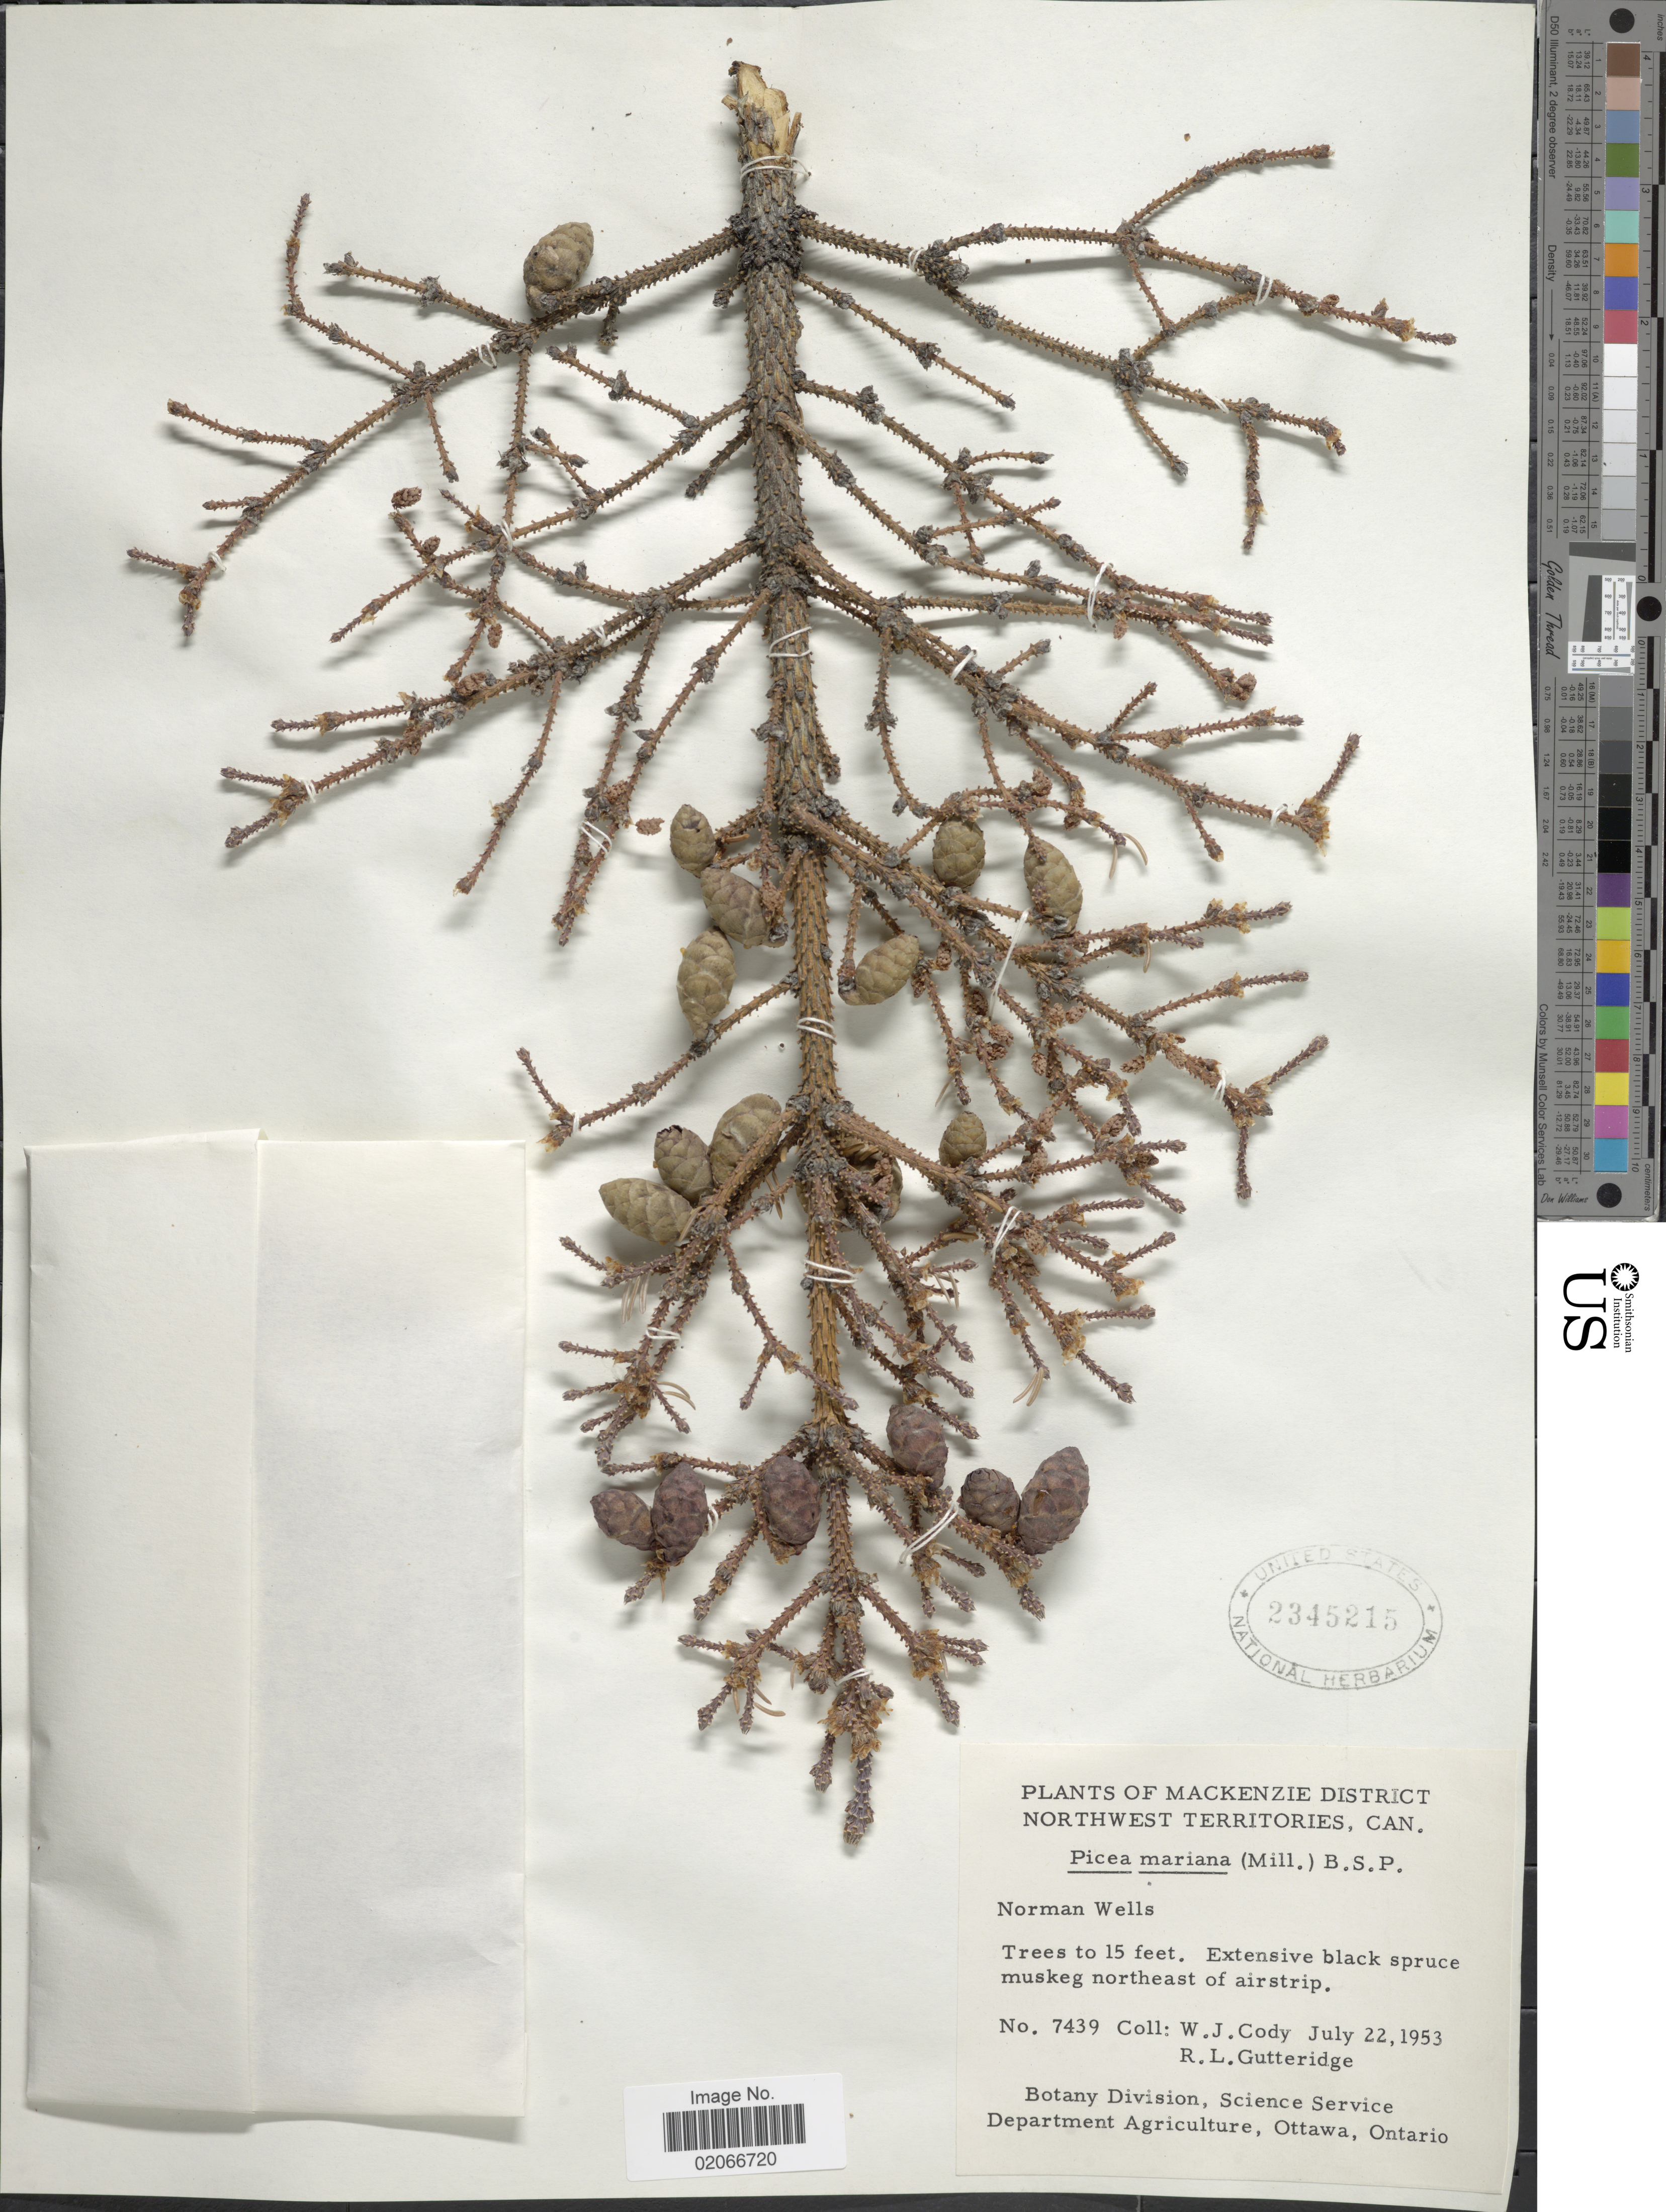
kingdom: Plantae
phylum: Tracheophyta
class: Pinopsida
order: Pinales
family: Pinaceae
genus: Picea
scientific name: Picea mariana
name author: (Mill.) Britton, Stearns & Poggenb.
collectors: W. Cody & R. Gutteridge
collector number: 7439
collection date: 1953-07-22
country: Canada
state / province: Northwest Territories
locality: Mackenzie District, Norman Wells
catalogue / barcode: US 2345215